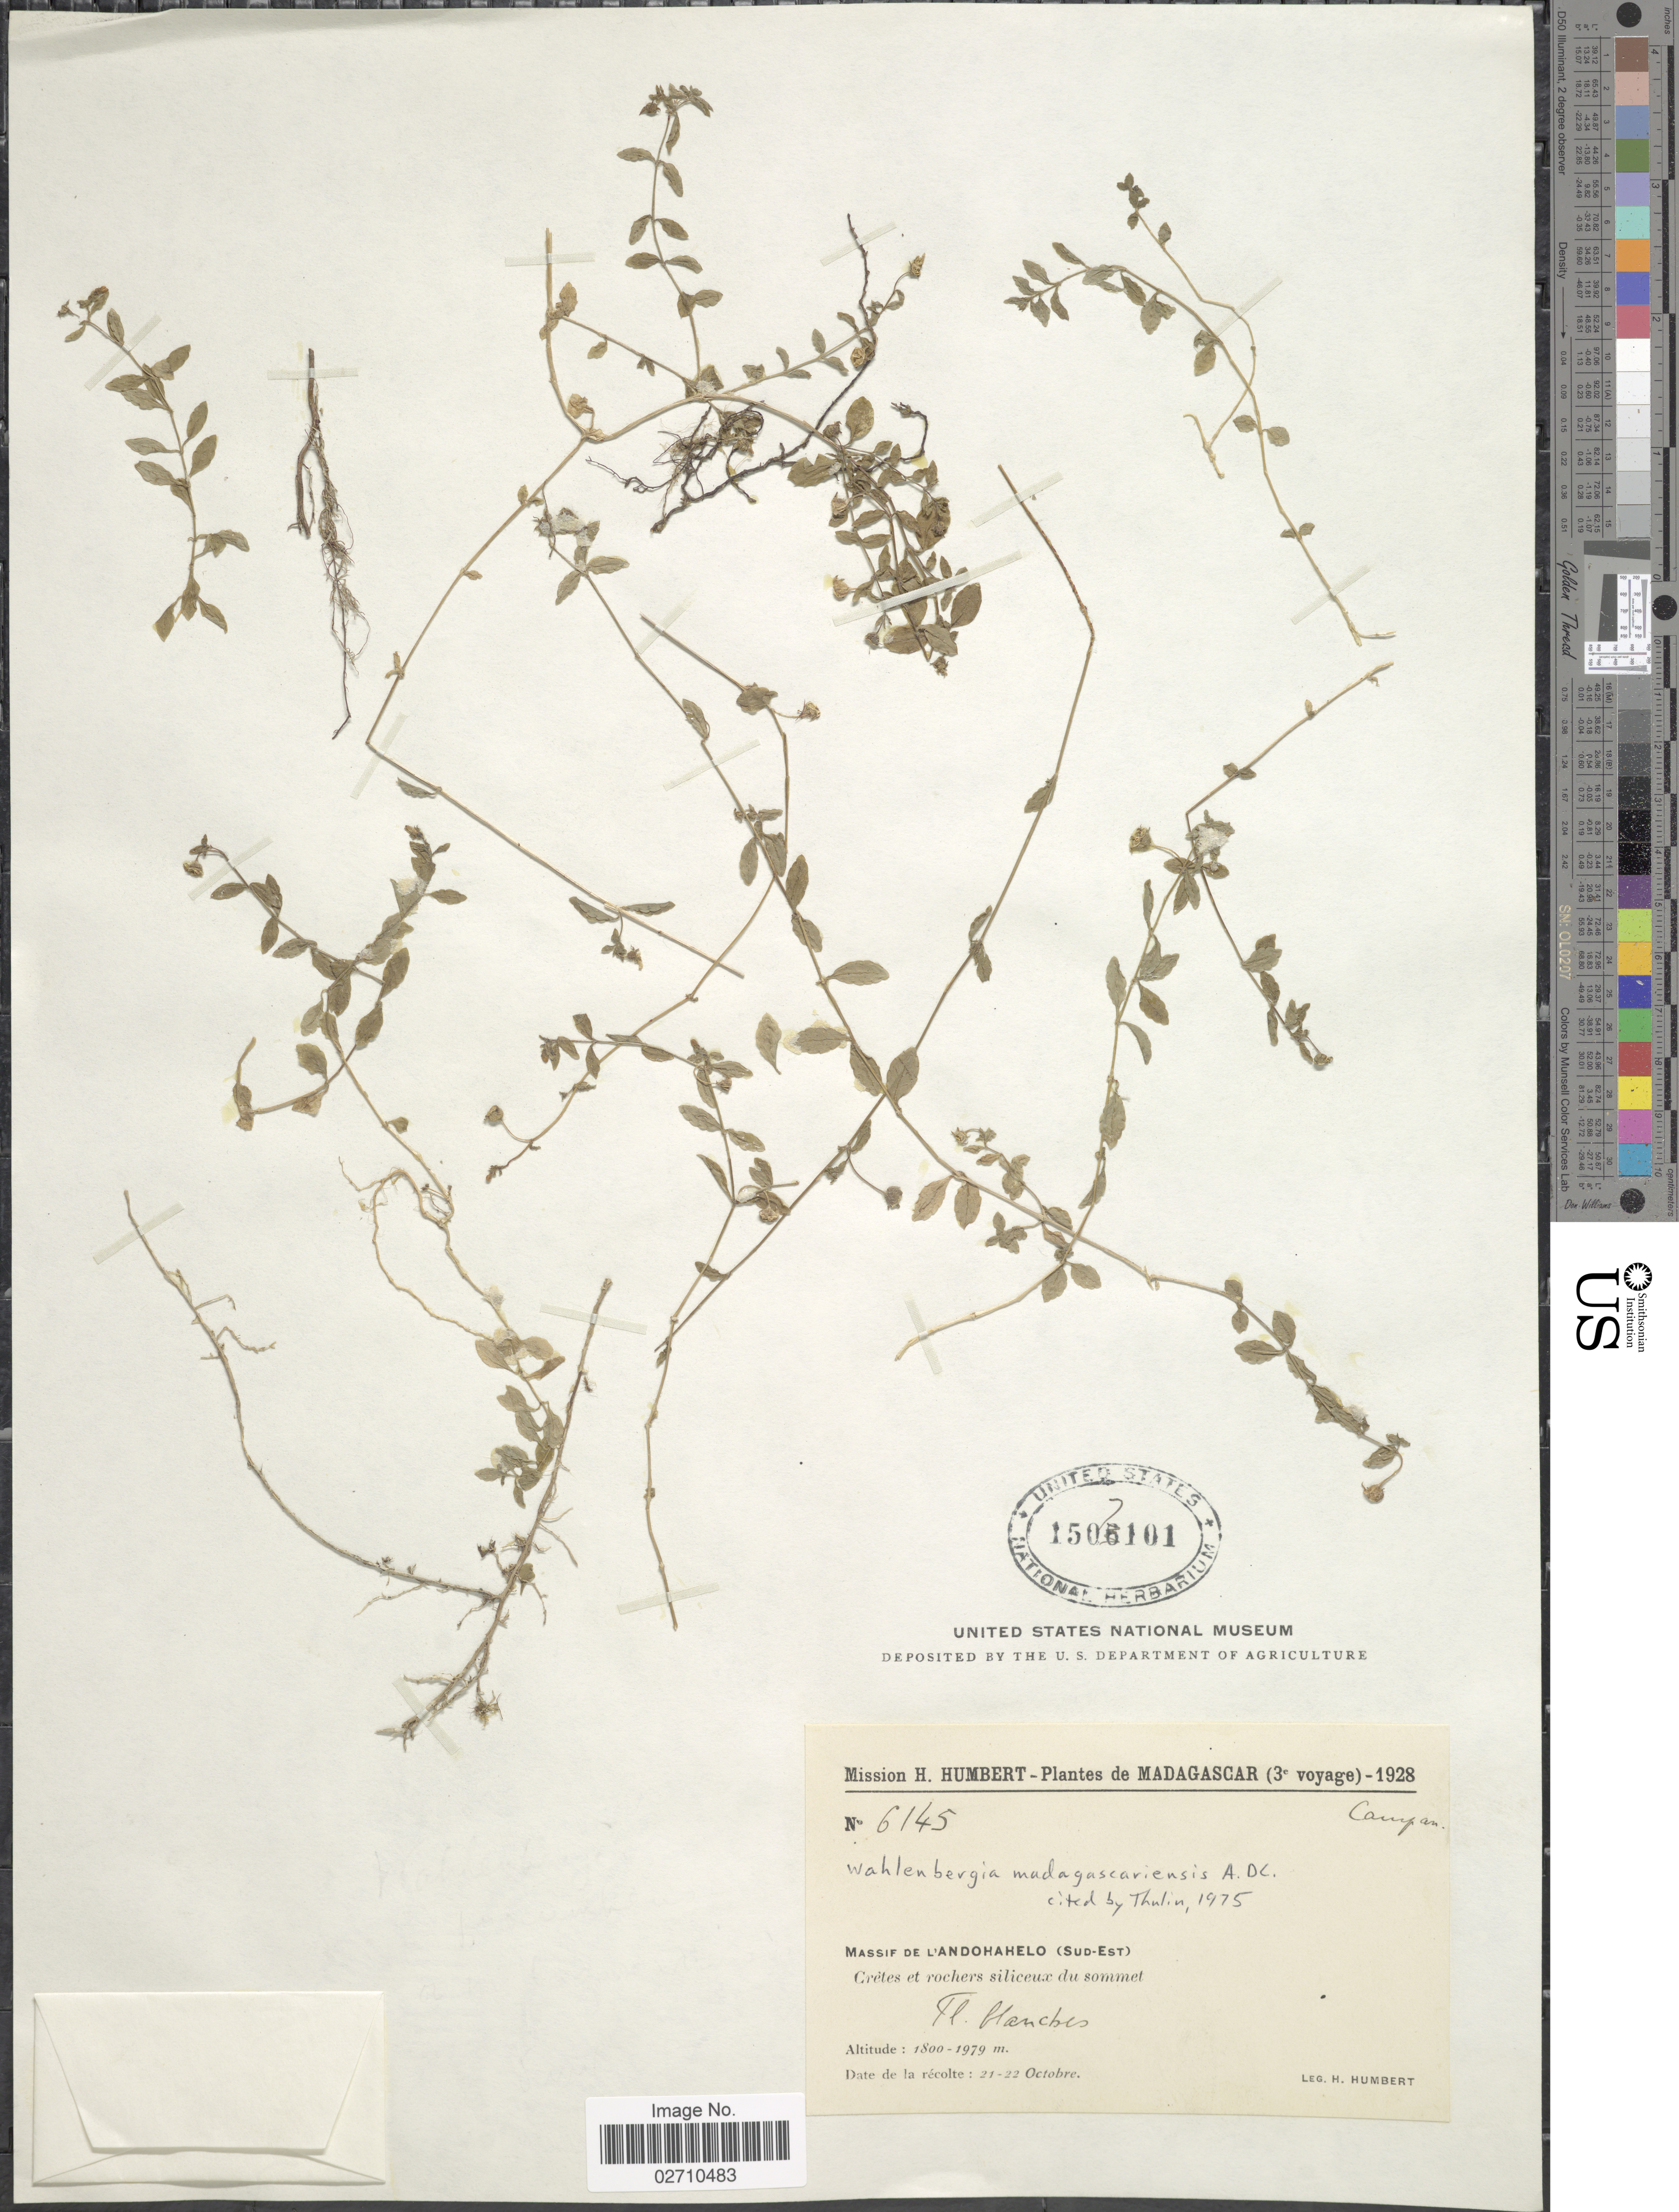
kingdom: Plantae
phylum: Tracheophyta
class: Magnoliopsida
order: Asterales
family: Campanulaceae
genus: Wahlenbergia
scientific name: Wahlenbergia madagascariensis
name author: A. DC.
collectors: H. Humbert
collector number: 6145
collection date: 1928-10-21/1928-10-22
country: Madagascar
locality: Massif de L'Andohahelo (Sud-Est). Cretes et rochers siliceux du sommet.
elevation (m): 1800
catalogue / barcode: US 1507101